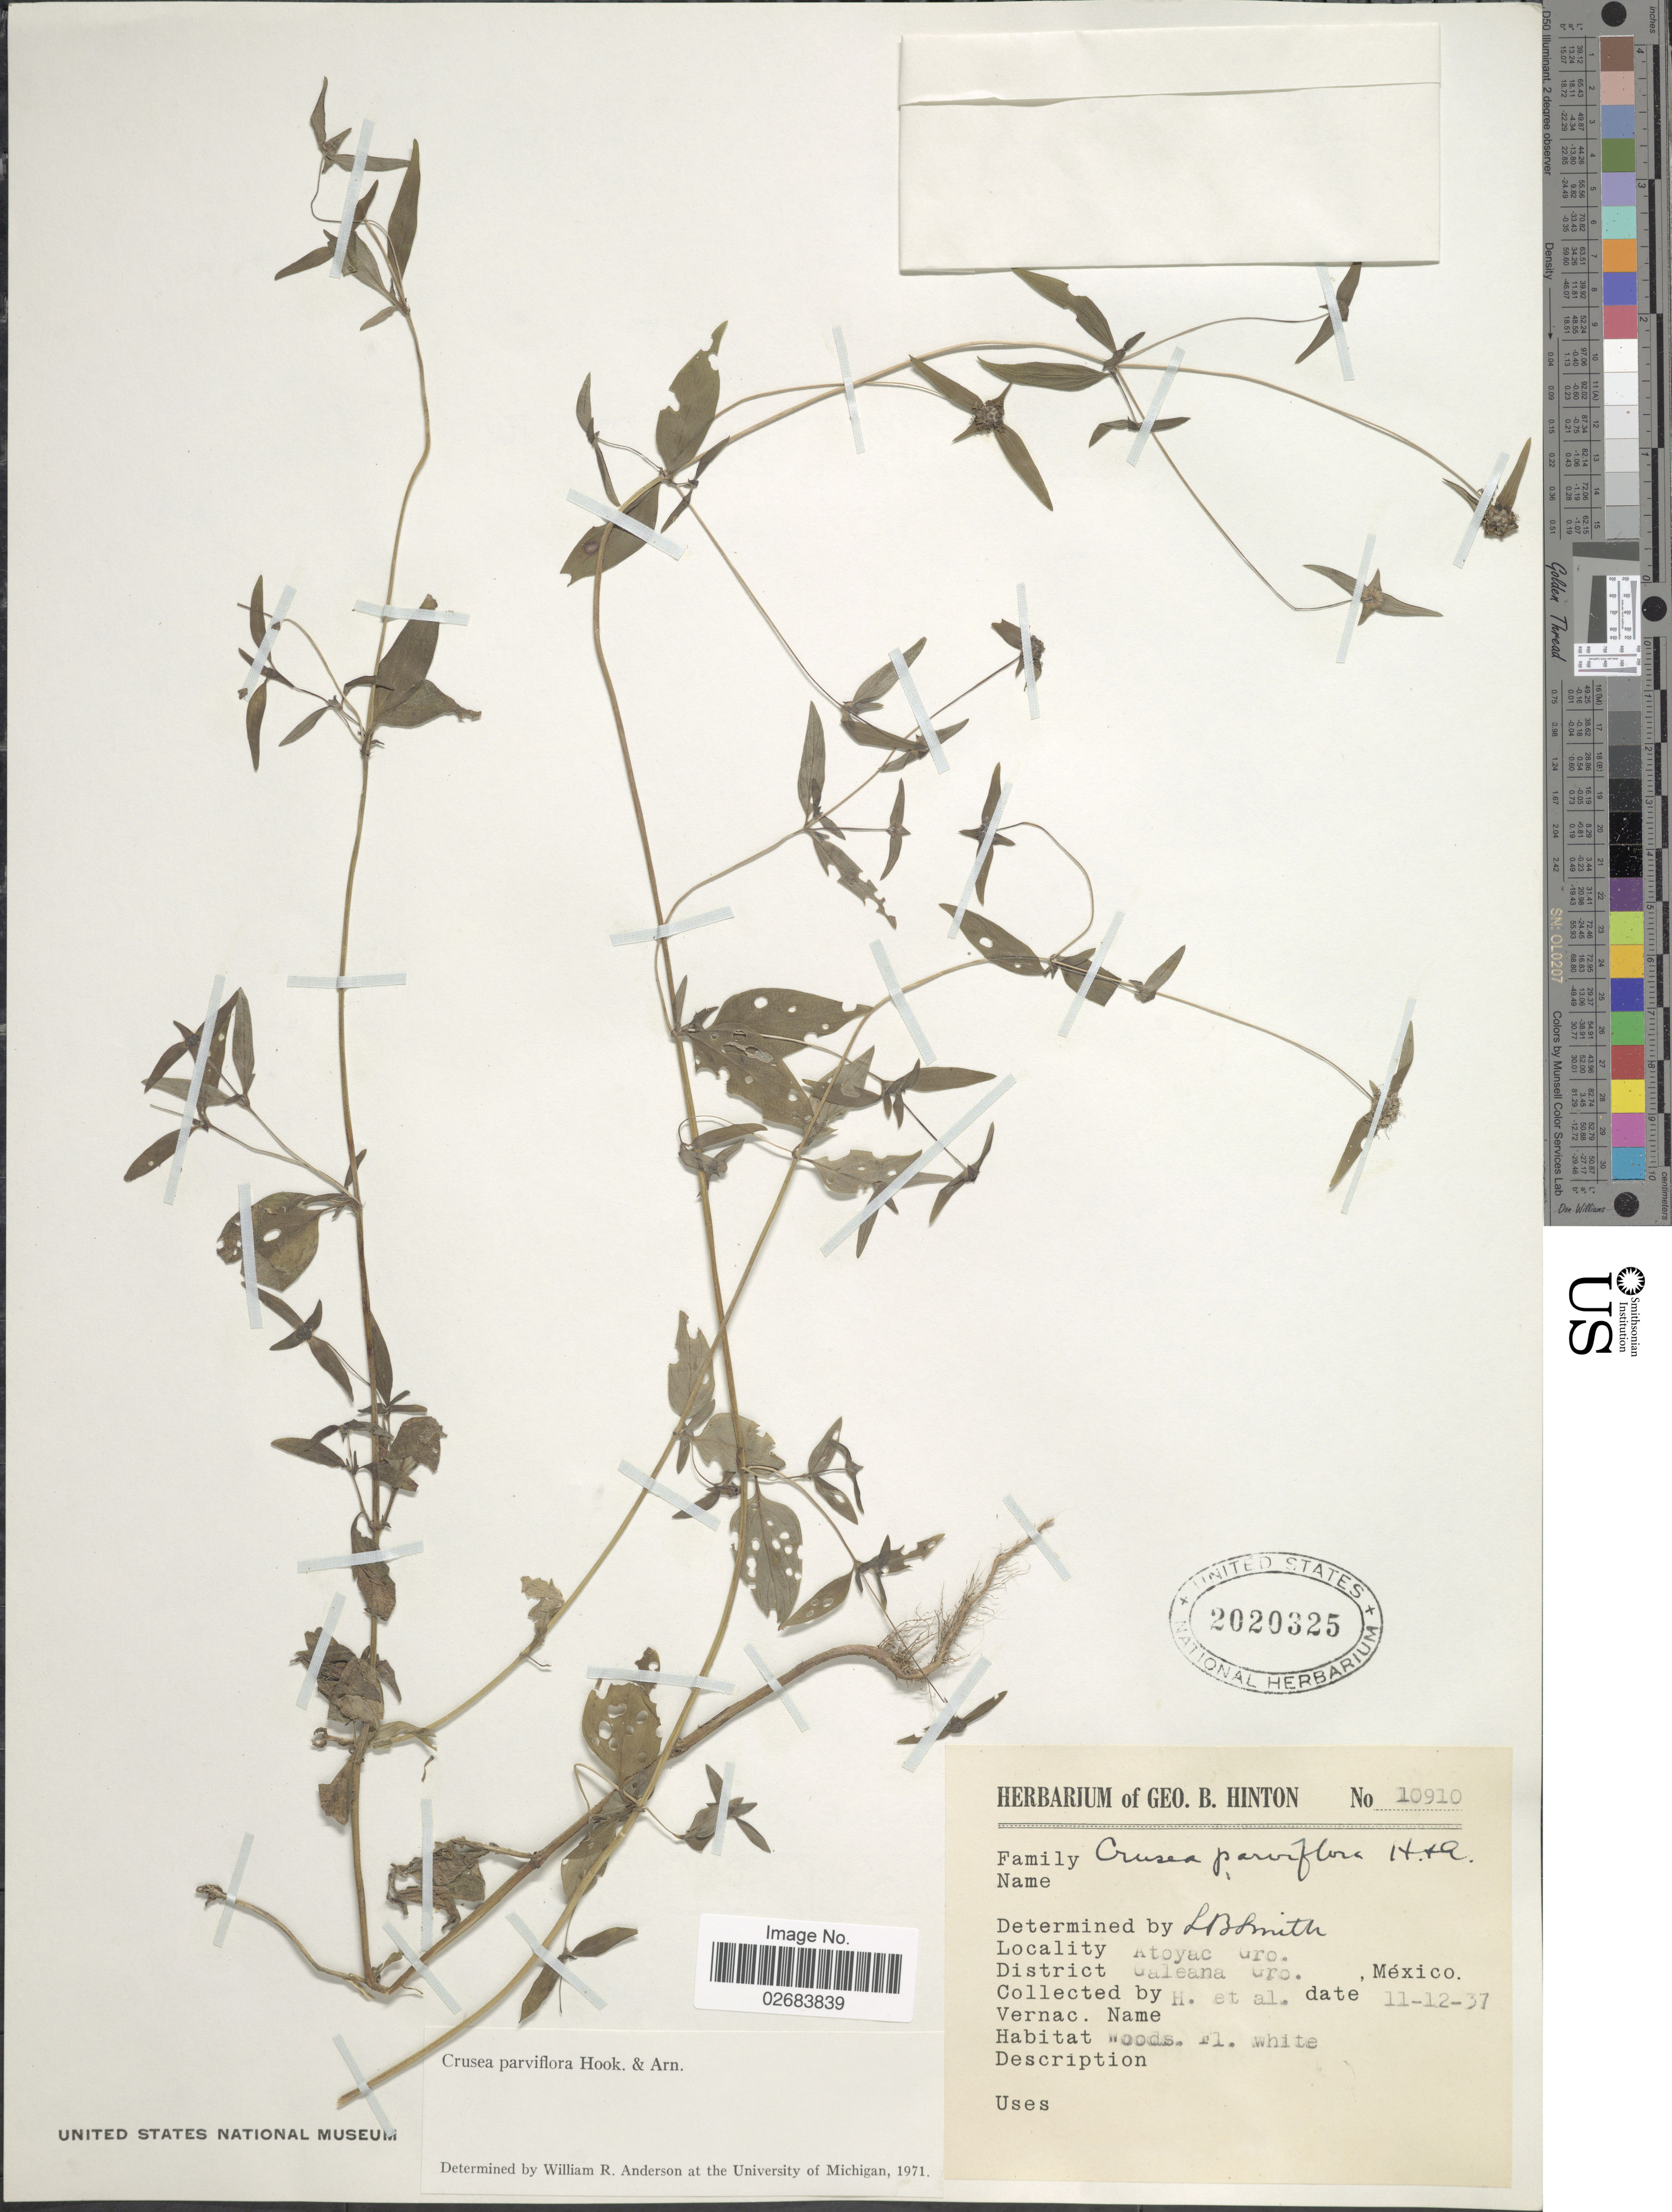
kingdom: Plantae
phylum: Tracheophyta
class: Magnoliopsida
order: Gentianales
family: Rubiaceae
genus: Crusea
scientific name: Crusea parviflora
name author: Hook. & Arn.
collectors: G. B. Hinton & et al.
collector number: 10910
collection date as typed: Transcribed d/m/y: 12/11/37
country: Mexico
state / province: Guerrero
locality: Atoyac, District Galeana.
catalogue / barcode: US 2020325